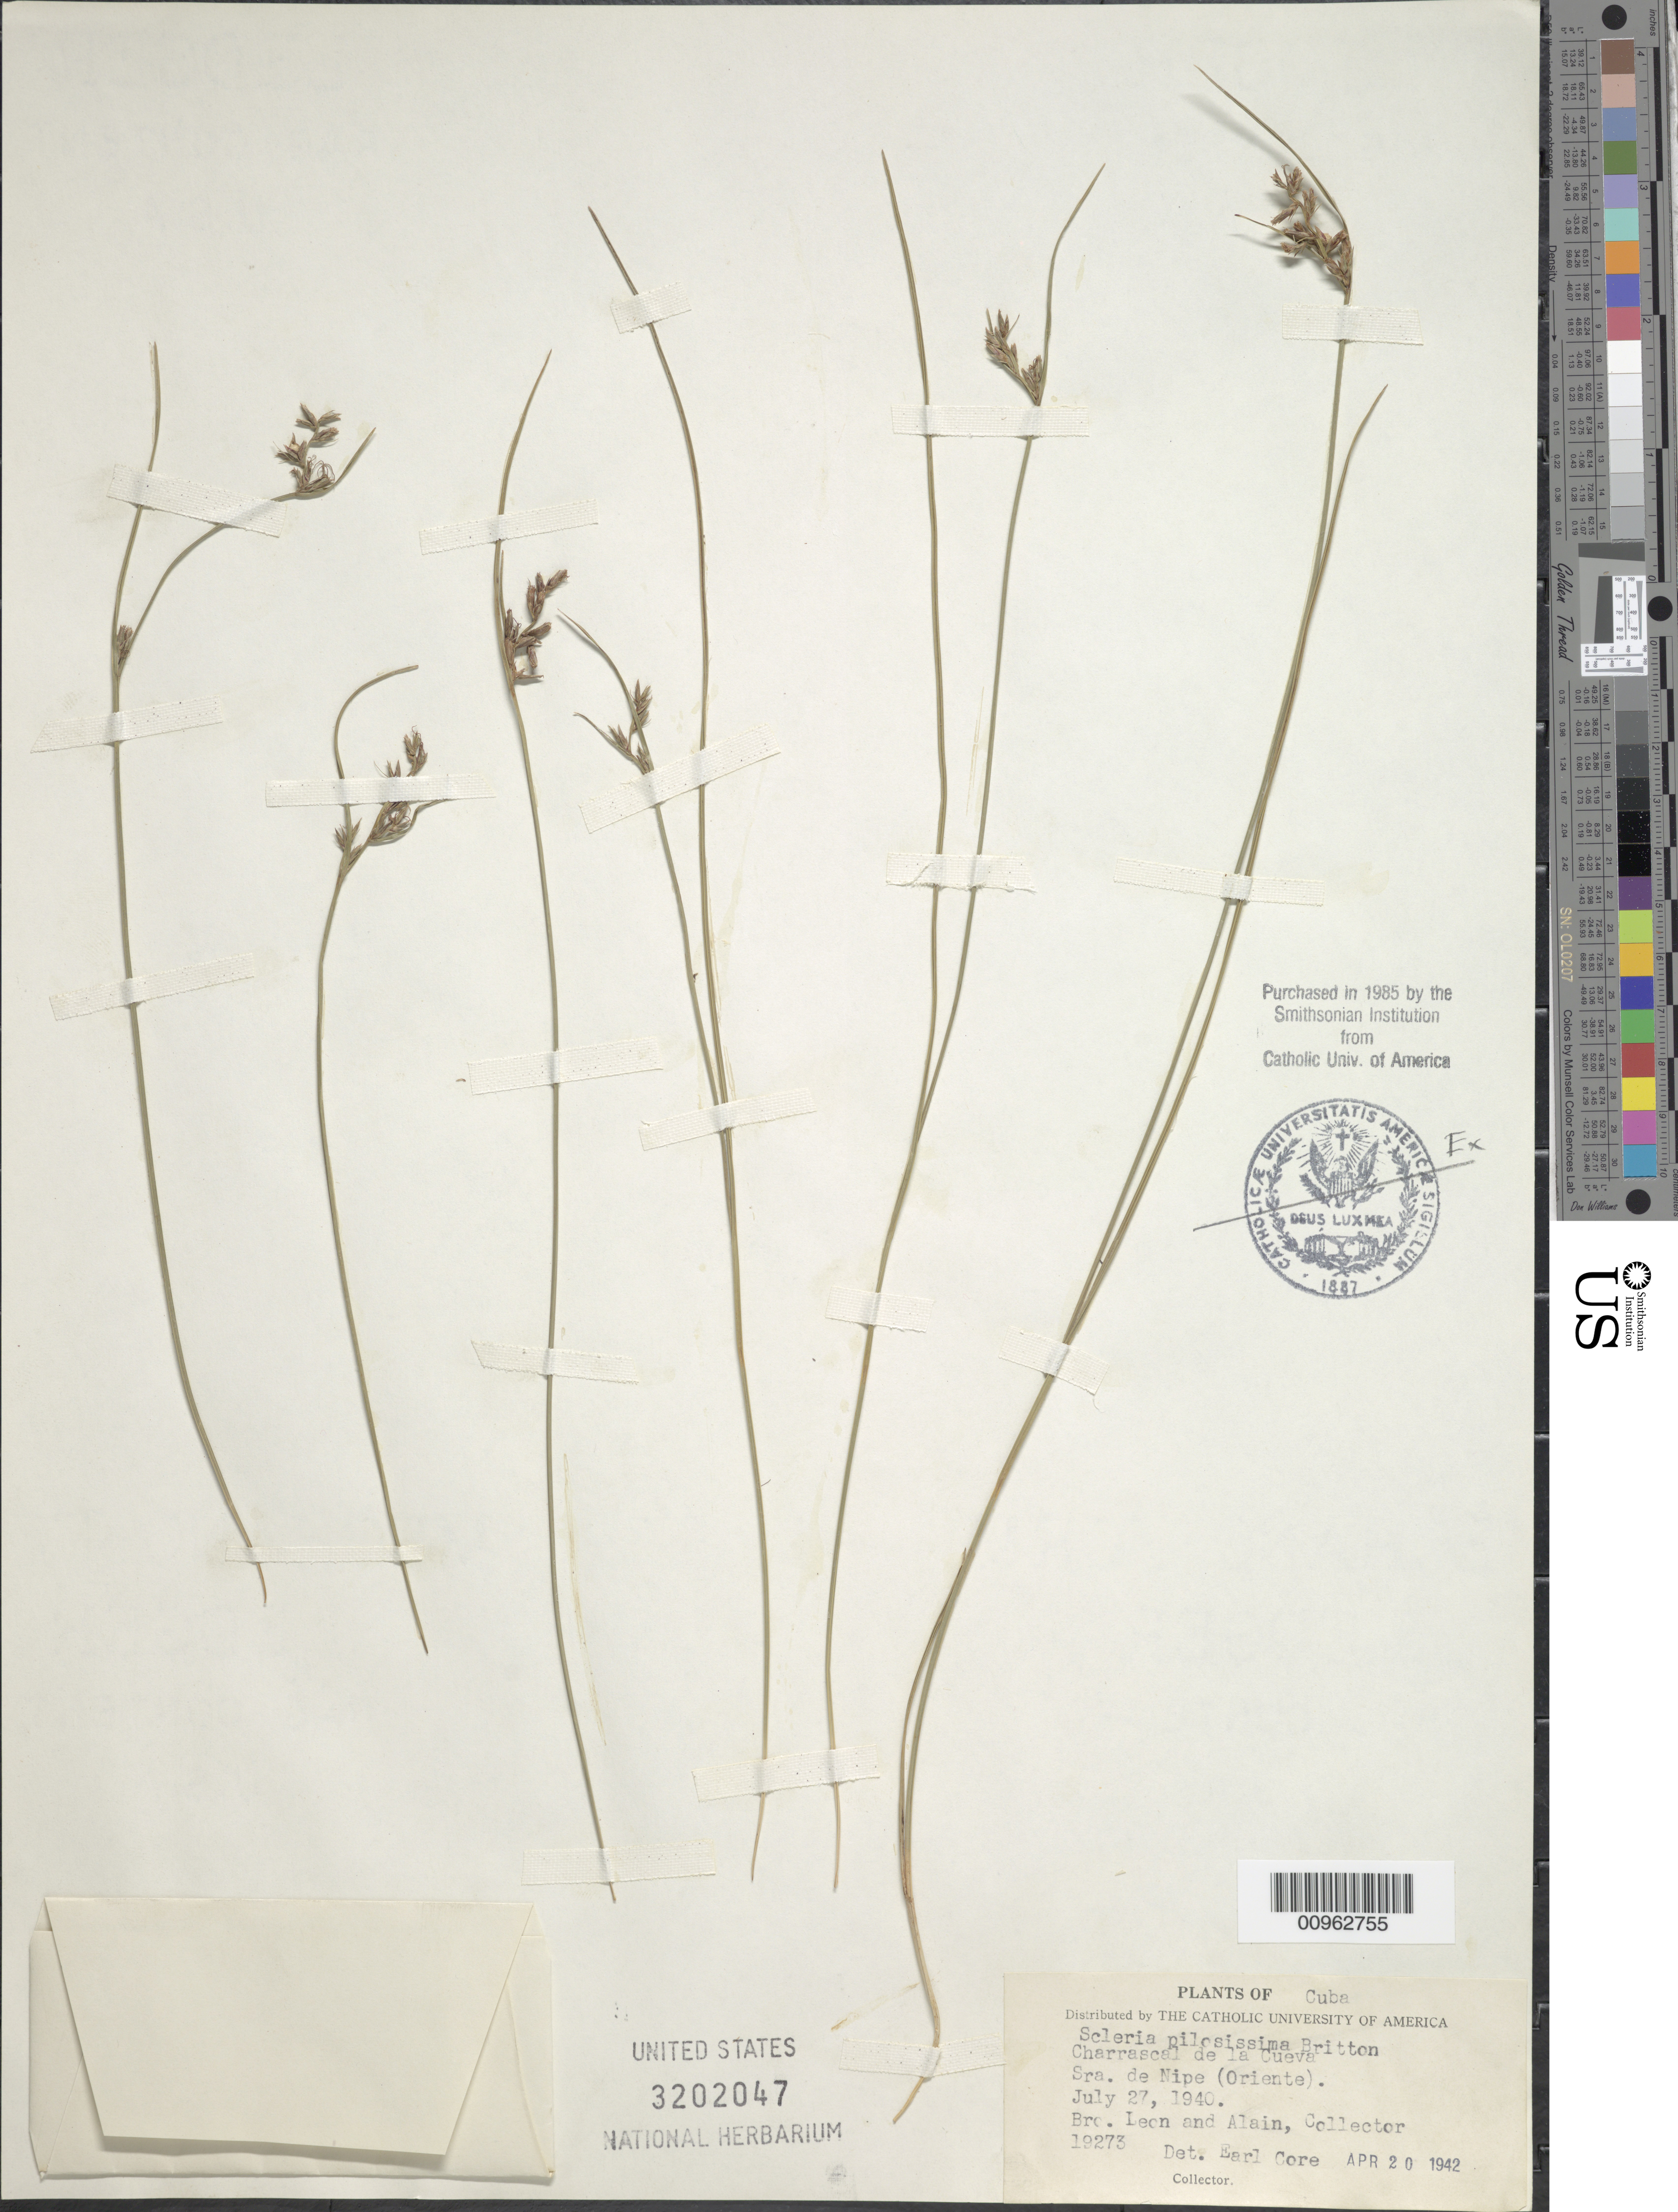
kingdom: Plantae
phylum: Tracheophyta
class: Liliopsida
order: Poales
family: Cyperaceae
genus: Scleria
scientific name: Scleria pilosissima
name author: Britton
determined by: Core, E. L.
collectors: Bro. León & A. H. Liogier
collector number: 19273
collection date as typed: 27 Jul 1940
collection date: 1940-07-27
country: Cuba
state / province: Holguín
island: Cuba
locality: Charrascal de la Cueva, Sierra de Nipe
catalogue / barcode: US 3202047